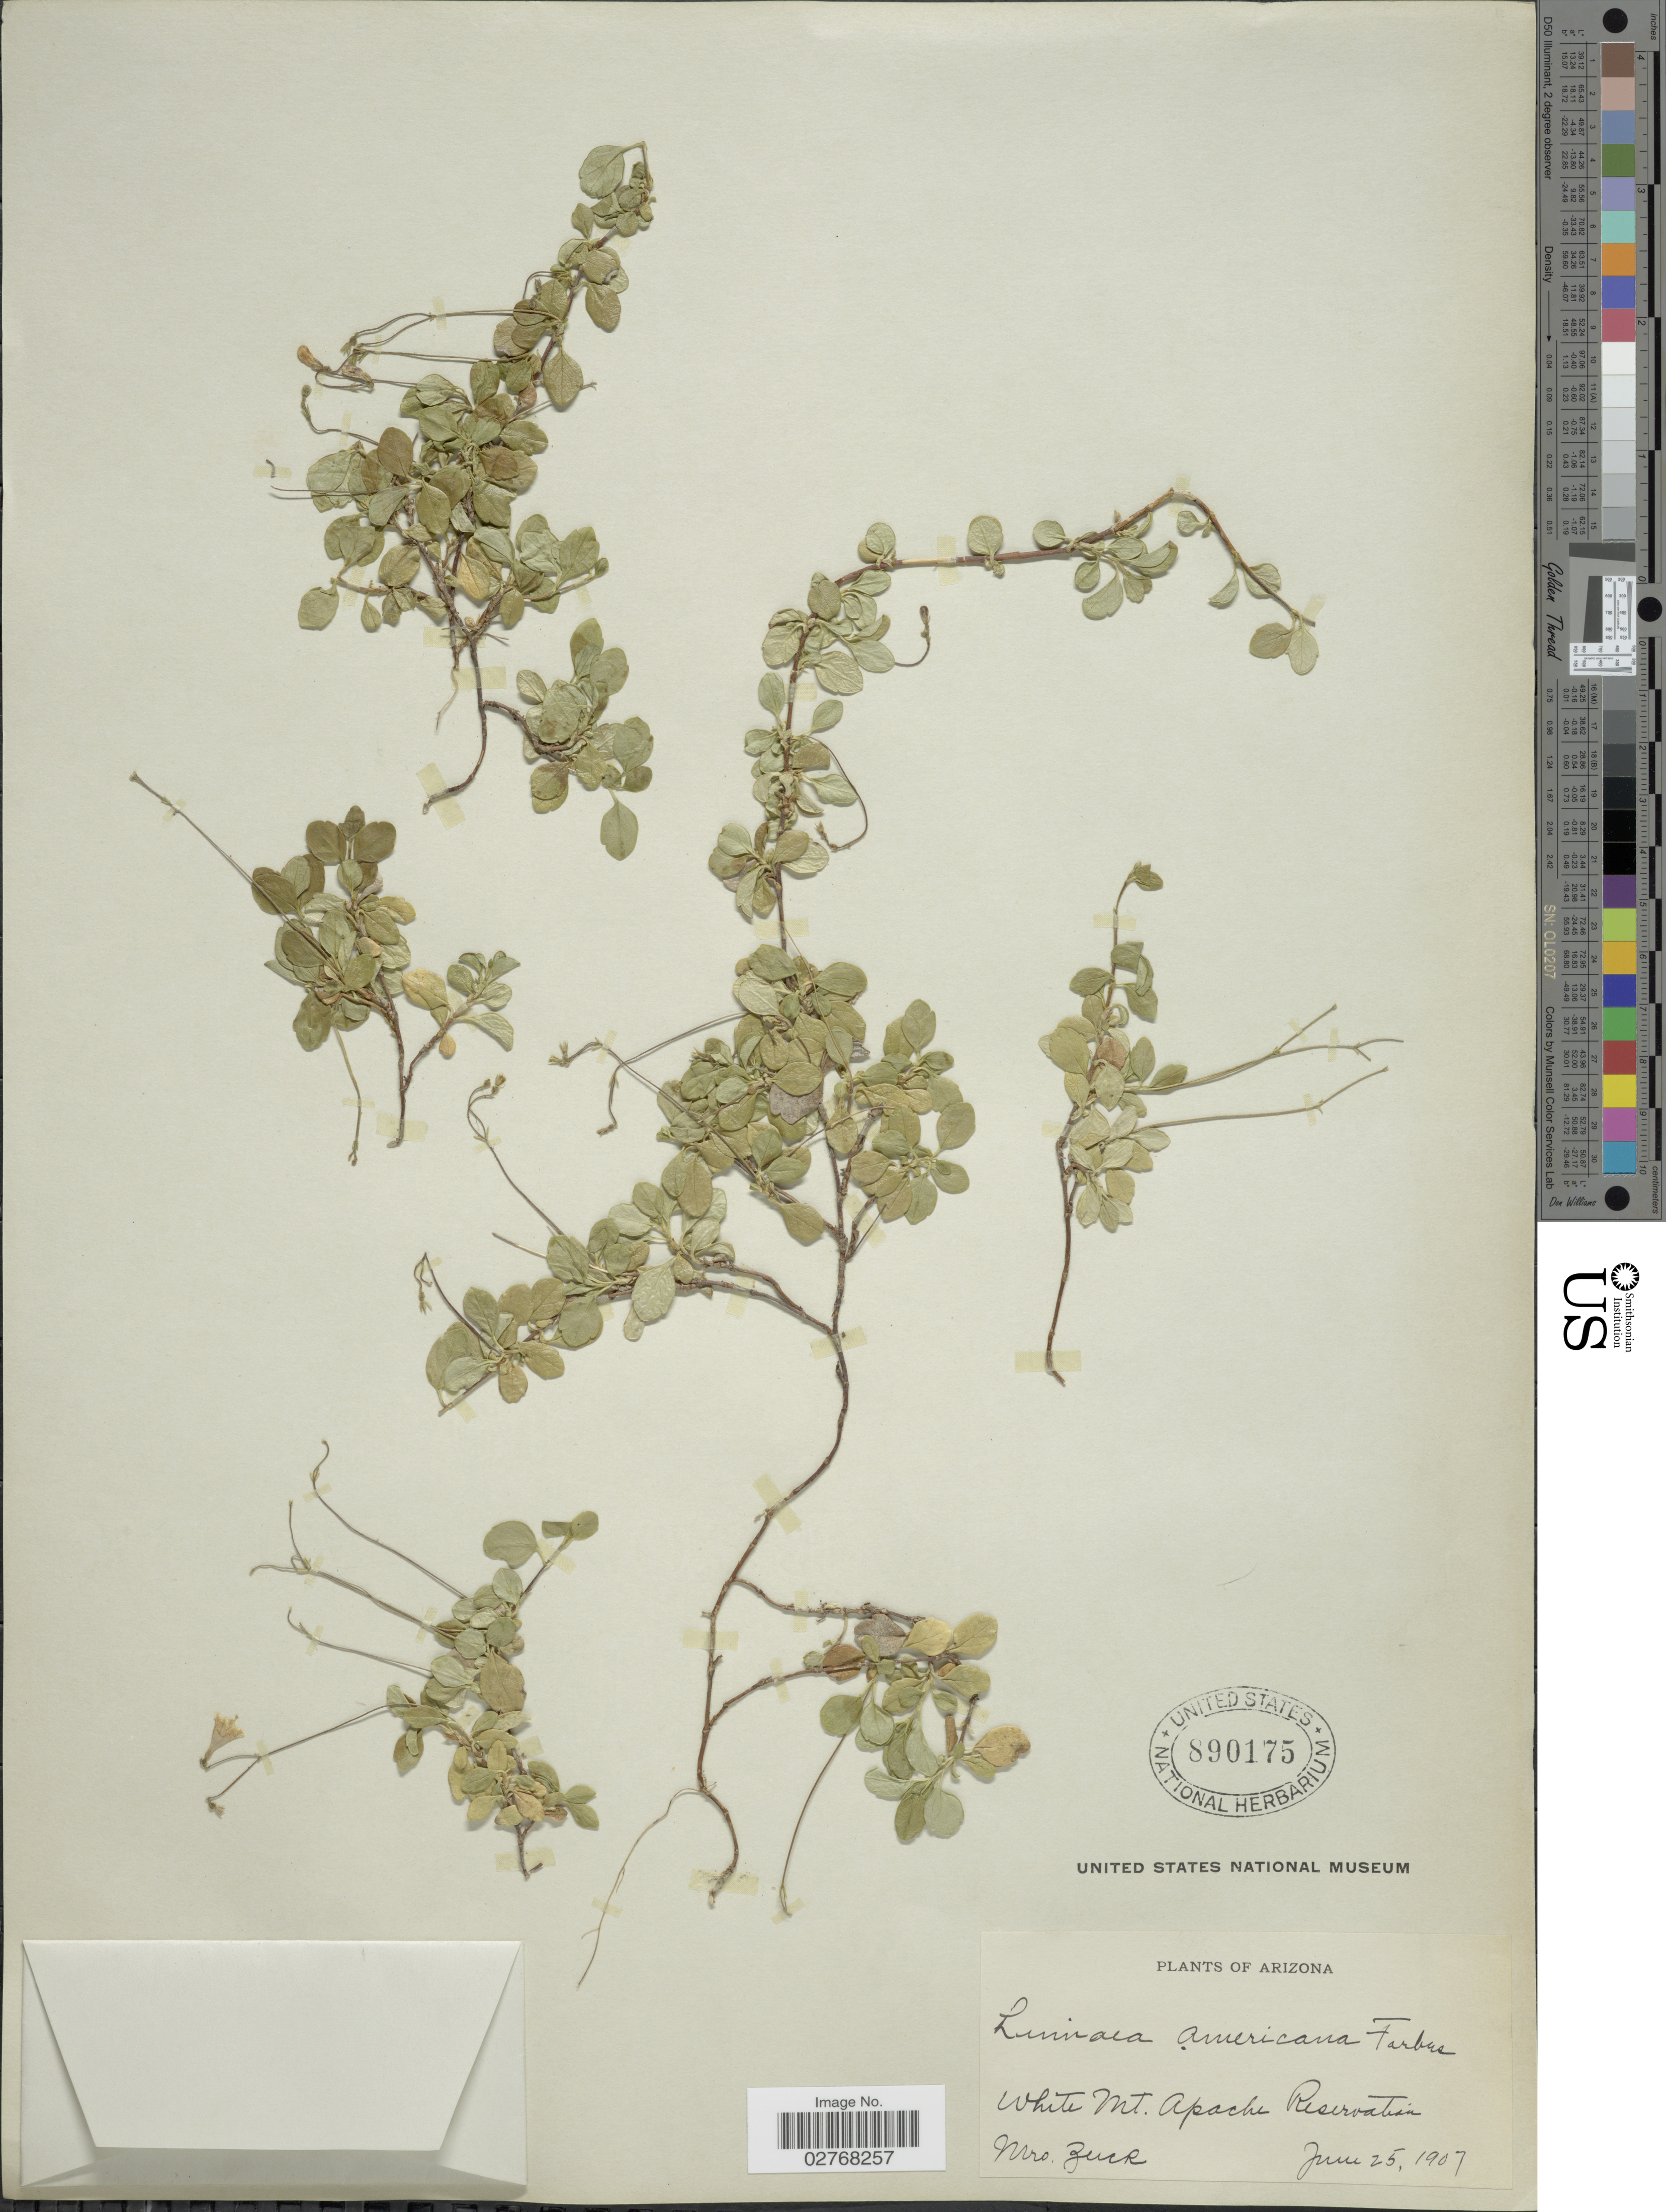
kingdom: Plantae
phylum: Tracheophyta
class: Magnoliopsida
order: Dipsacales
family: Caprifoliaceae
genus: Linnaea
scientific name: Linnaea borealis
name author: L.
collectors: Zuck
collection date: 1907-06-25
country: United States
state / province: Arizona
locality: White Mt. Apache Reservation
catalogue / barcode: US 890175